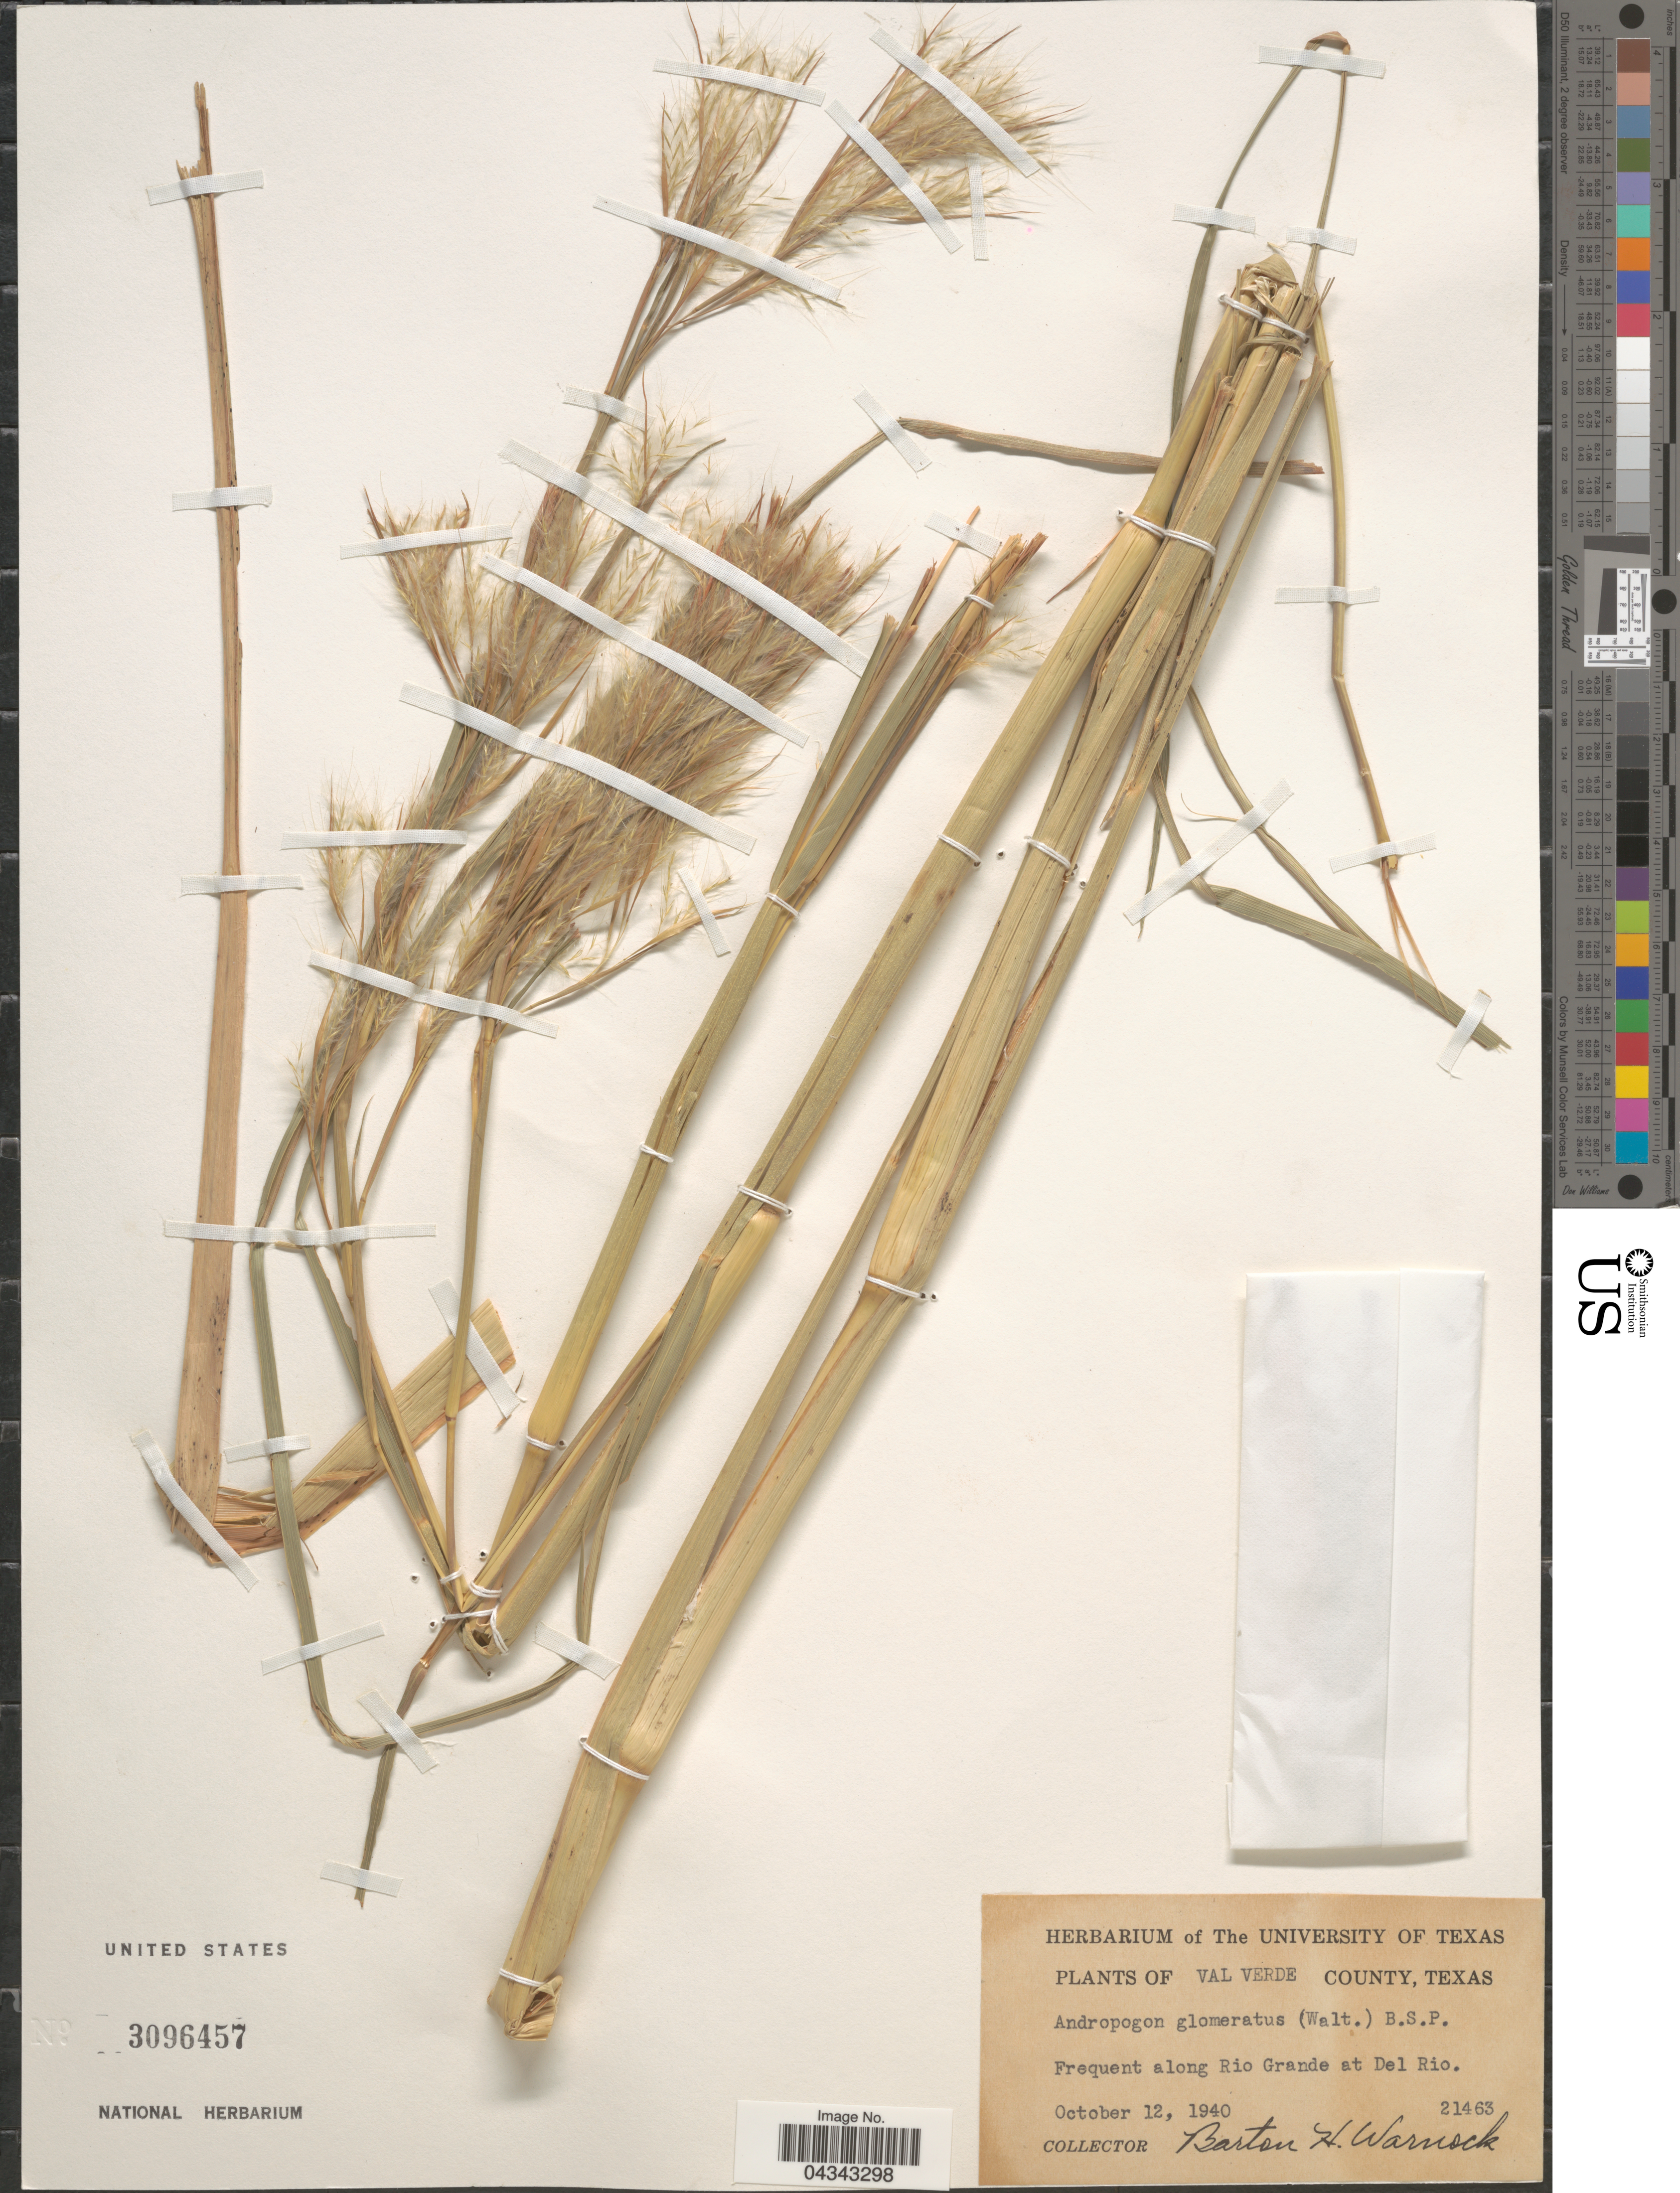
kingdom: Plantae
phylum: Tracheophyta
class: Liliopsida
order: Poales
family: Poaceae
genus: Andropogon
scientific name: Andropogon glomeratus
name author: (Walter) Britton, Stearns & Poggenb.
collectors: B. H. Warnock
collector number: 21463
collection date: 1940-10-12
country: United States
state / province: Texas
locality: Val Verde County. Frequent along Rio Grande at Del Rio.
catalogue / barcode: US 3096457